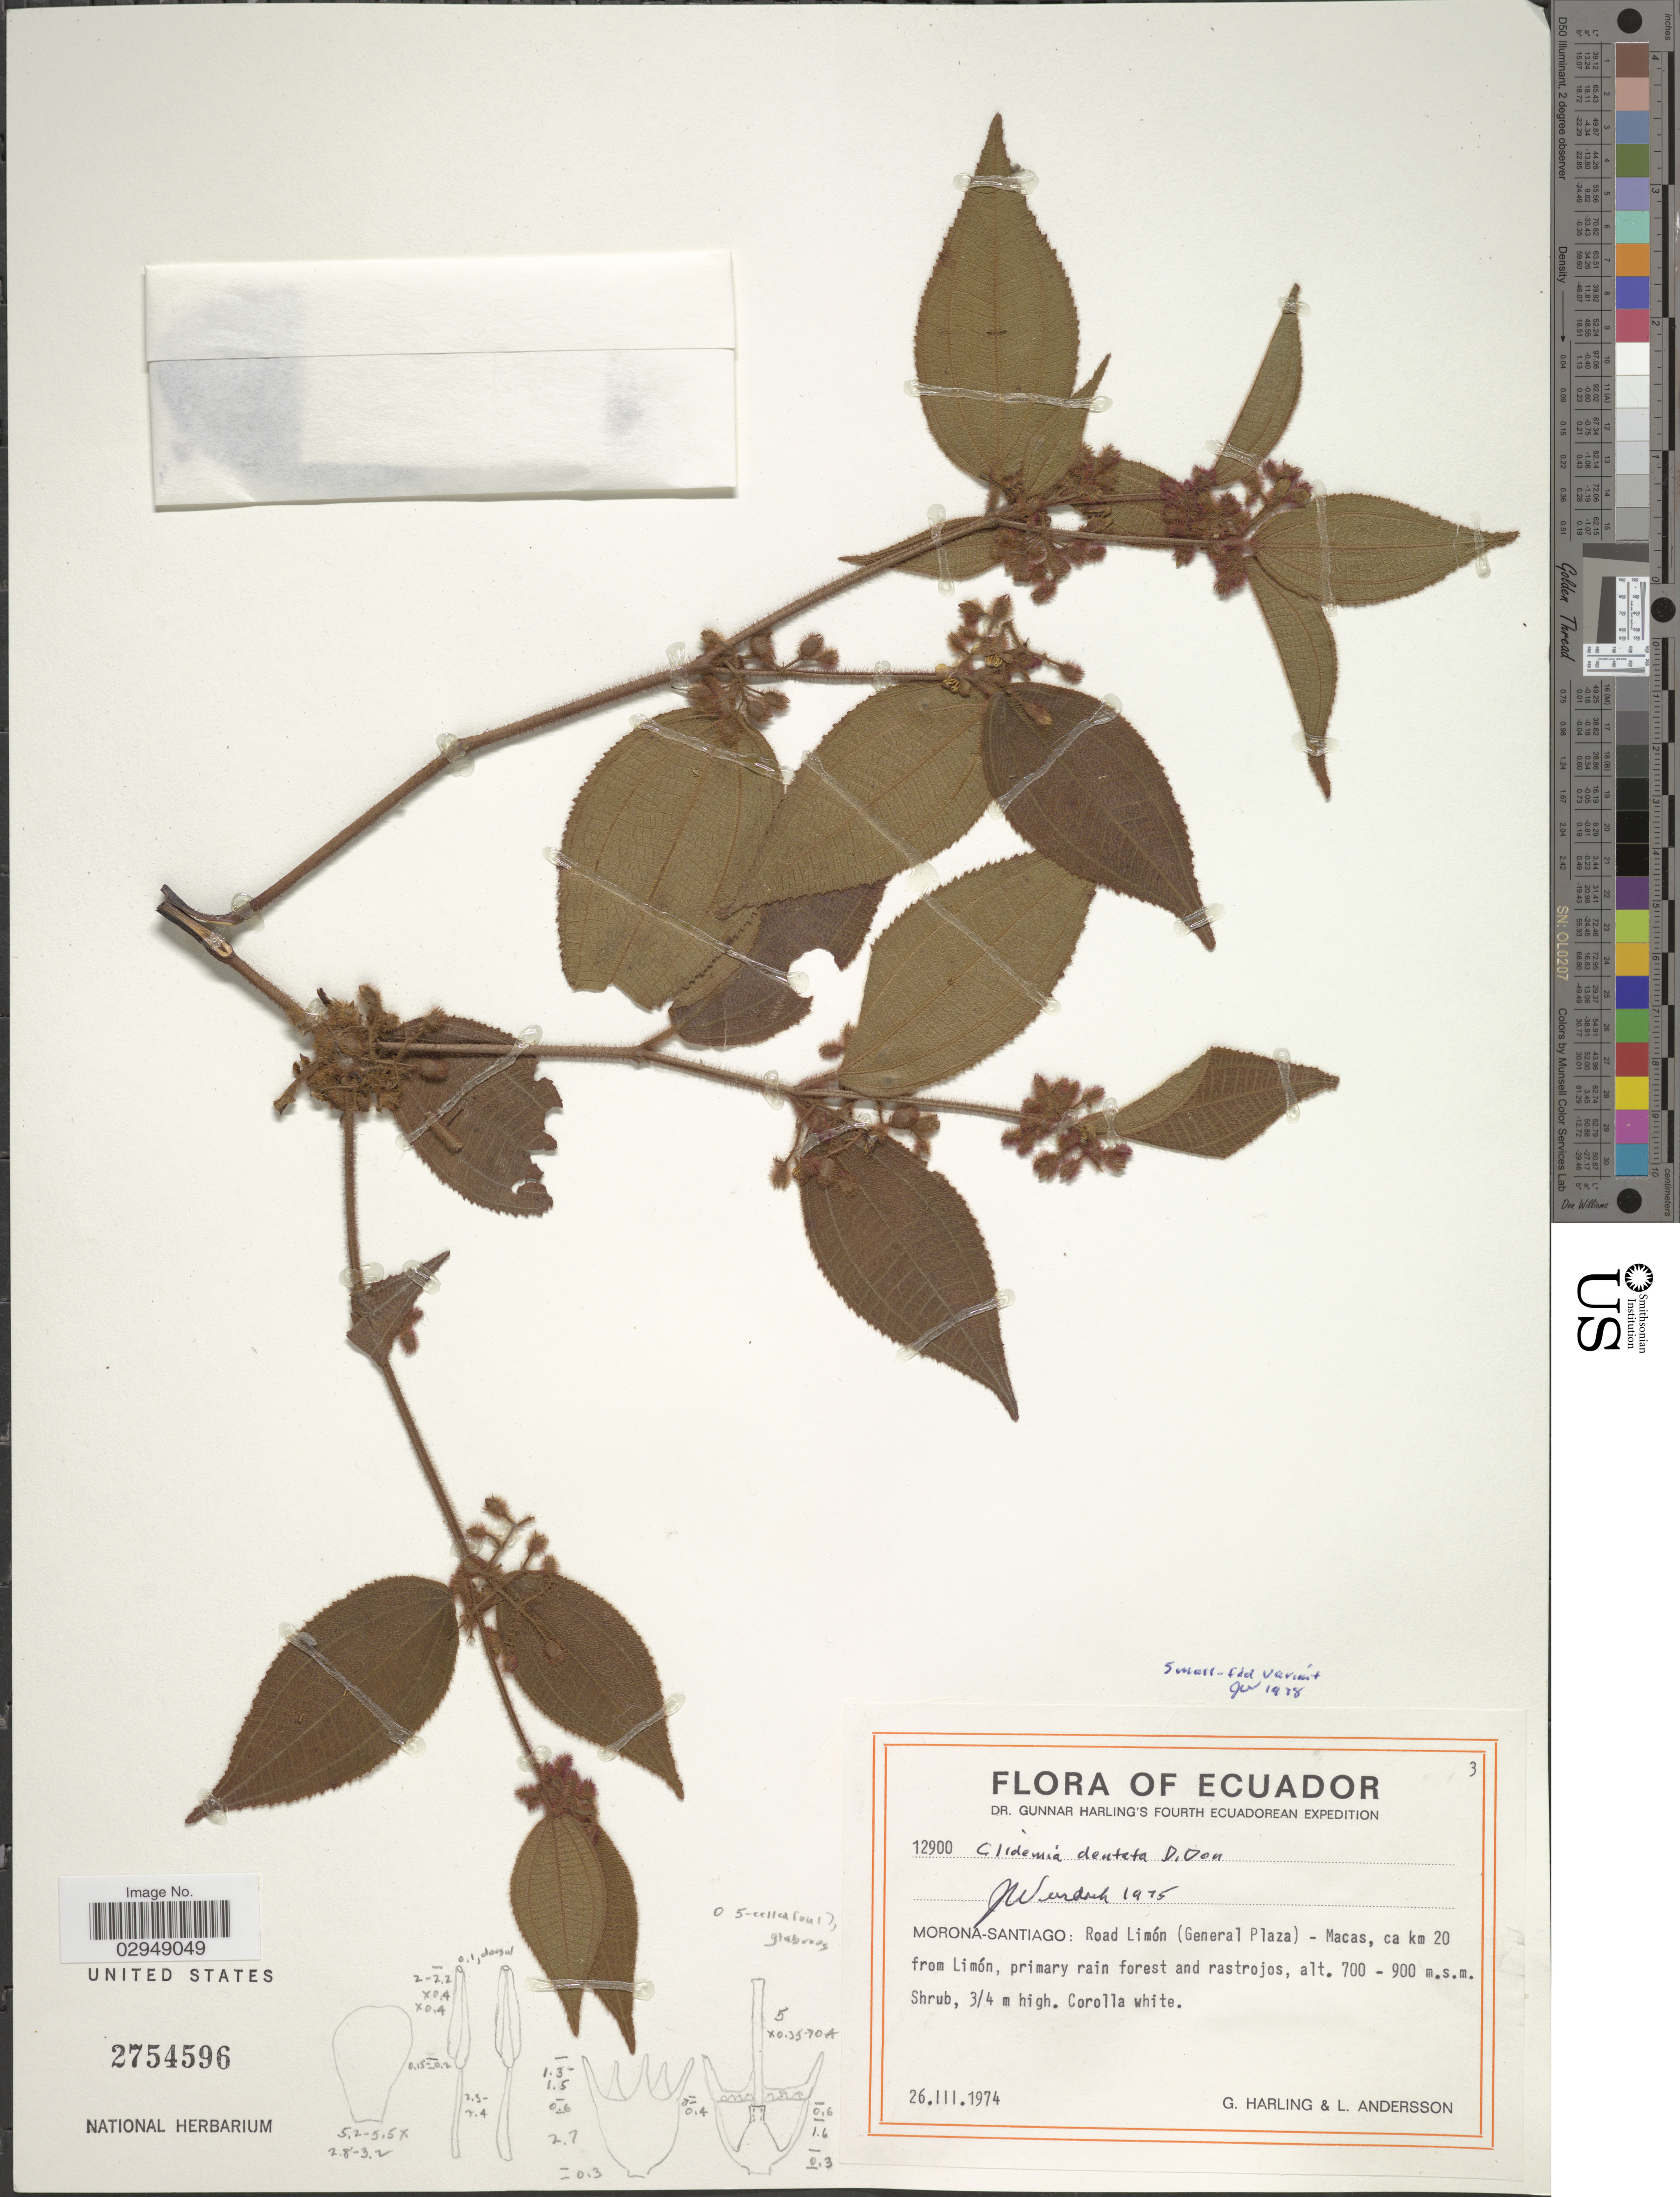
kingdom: Plantae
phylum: Tracheophyta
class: Magnoliopsida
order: Myrtales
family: Melastomataceae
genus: Clidemia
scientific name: Clidemia dentata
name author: D. Don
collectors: G. Harling & L. Andersson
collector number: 12900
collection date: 1974-03-26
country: Ecuador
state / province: Morona-Santiago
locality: Road Limón (General Plaza) - Macas, ca km 20 from Limón.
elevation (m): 700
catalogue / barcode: US 2754596